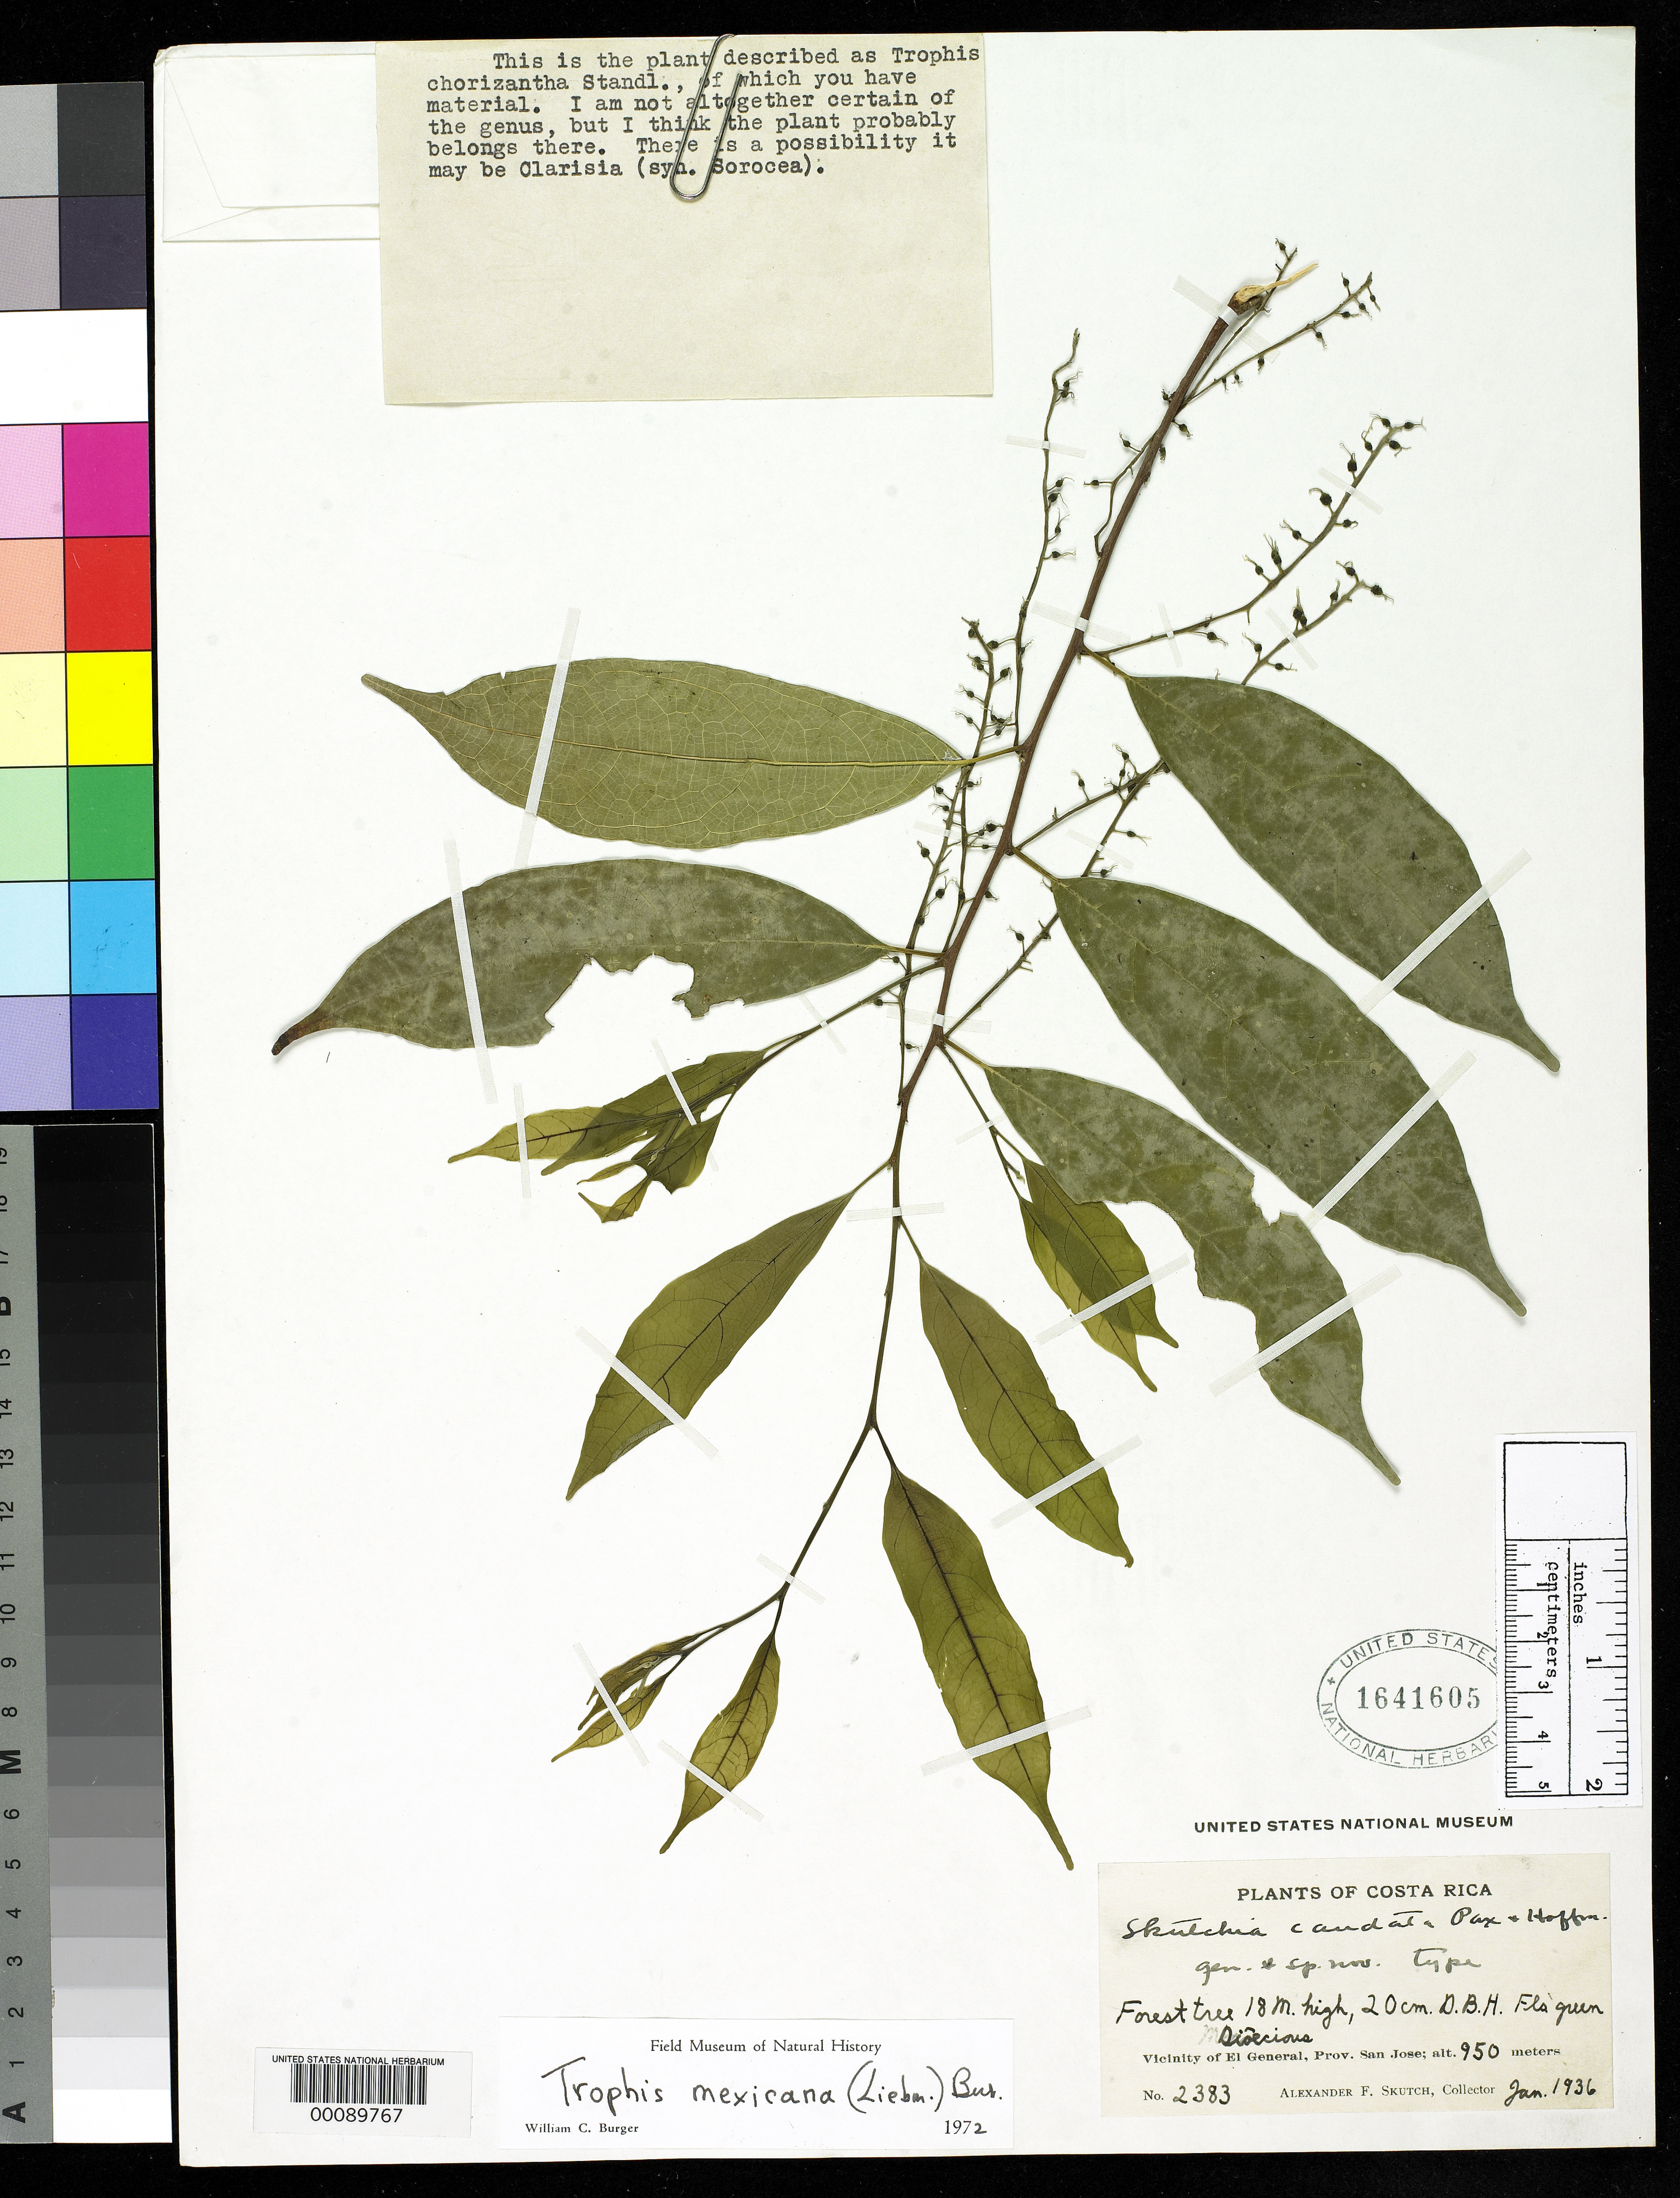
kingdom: Plantae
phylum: Tracheophyta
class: Magnoliopsida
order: Rosales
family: Moraceae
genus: Skutchia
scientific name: Skutchia caudata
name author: Pax & K. Hoffm. ex C.V. Morton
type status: Holotype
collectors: A. F. Skutch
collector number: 2383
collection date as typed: Jan 1936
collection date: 1936-01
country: Costa Rica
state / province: San José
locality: Near El General.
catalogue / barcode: US 1641605